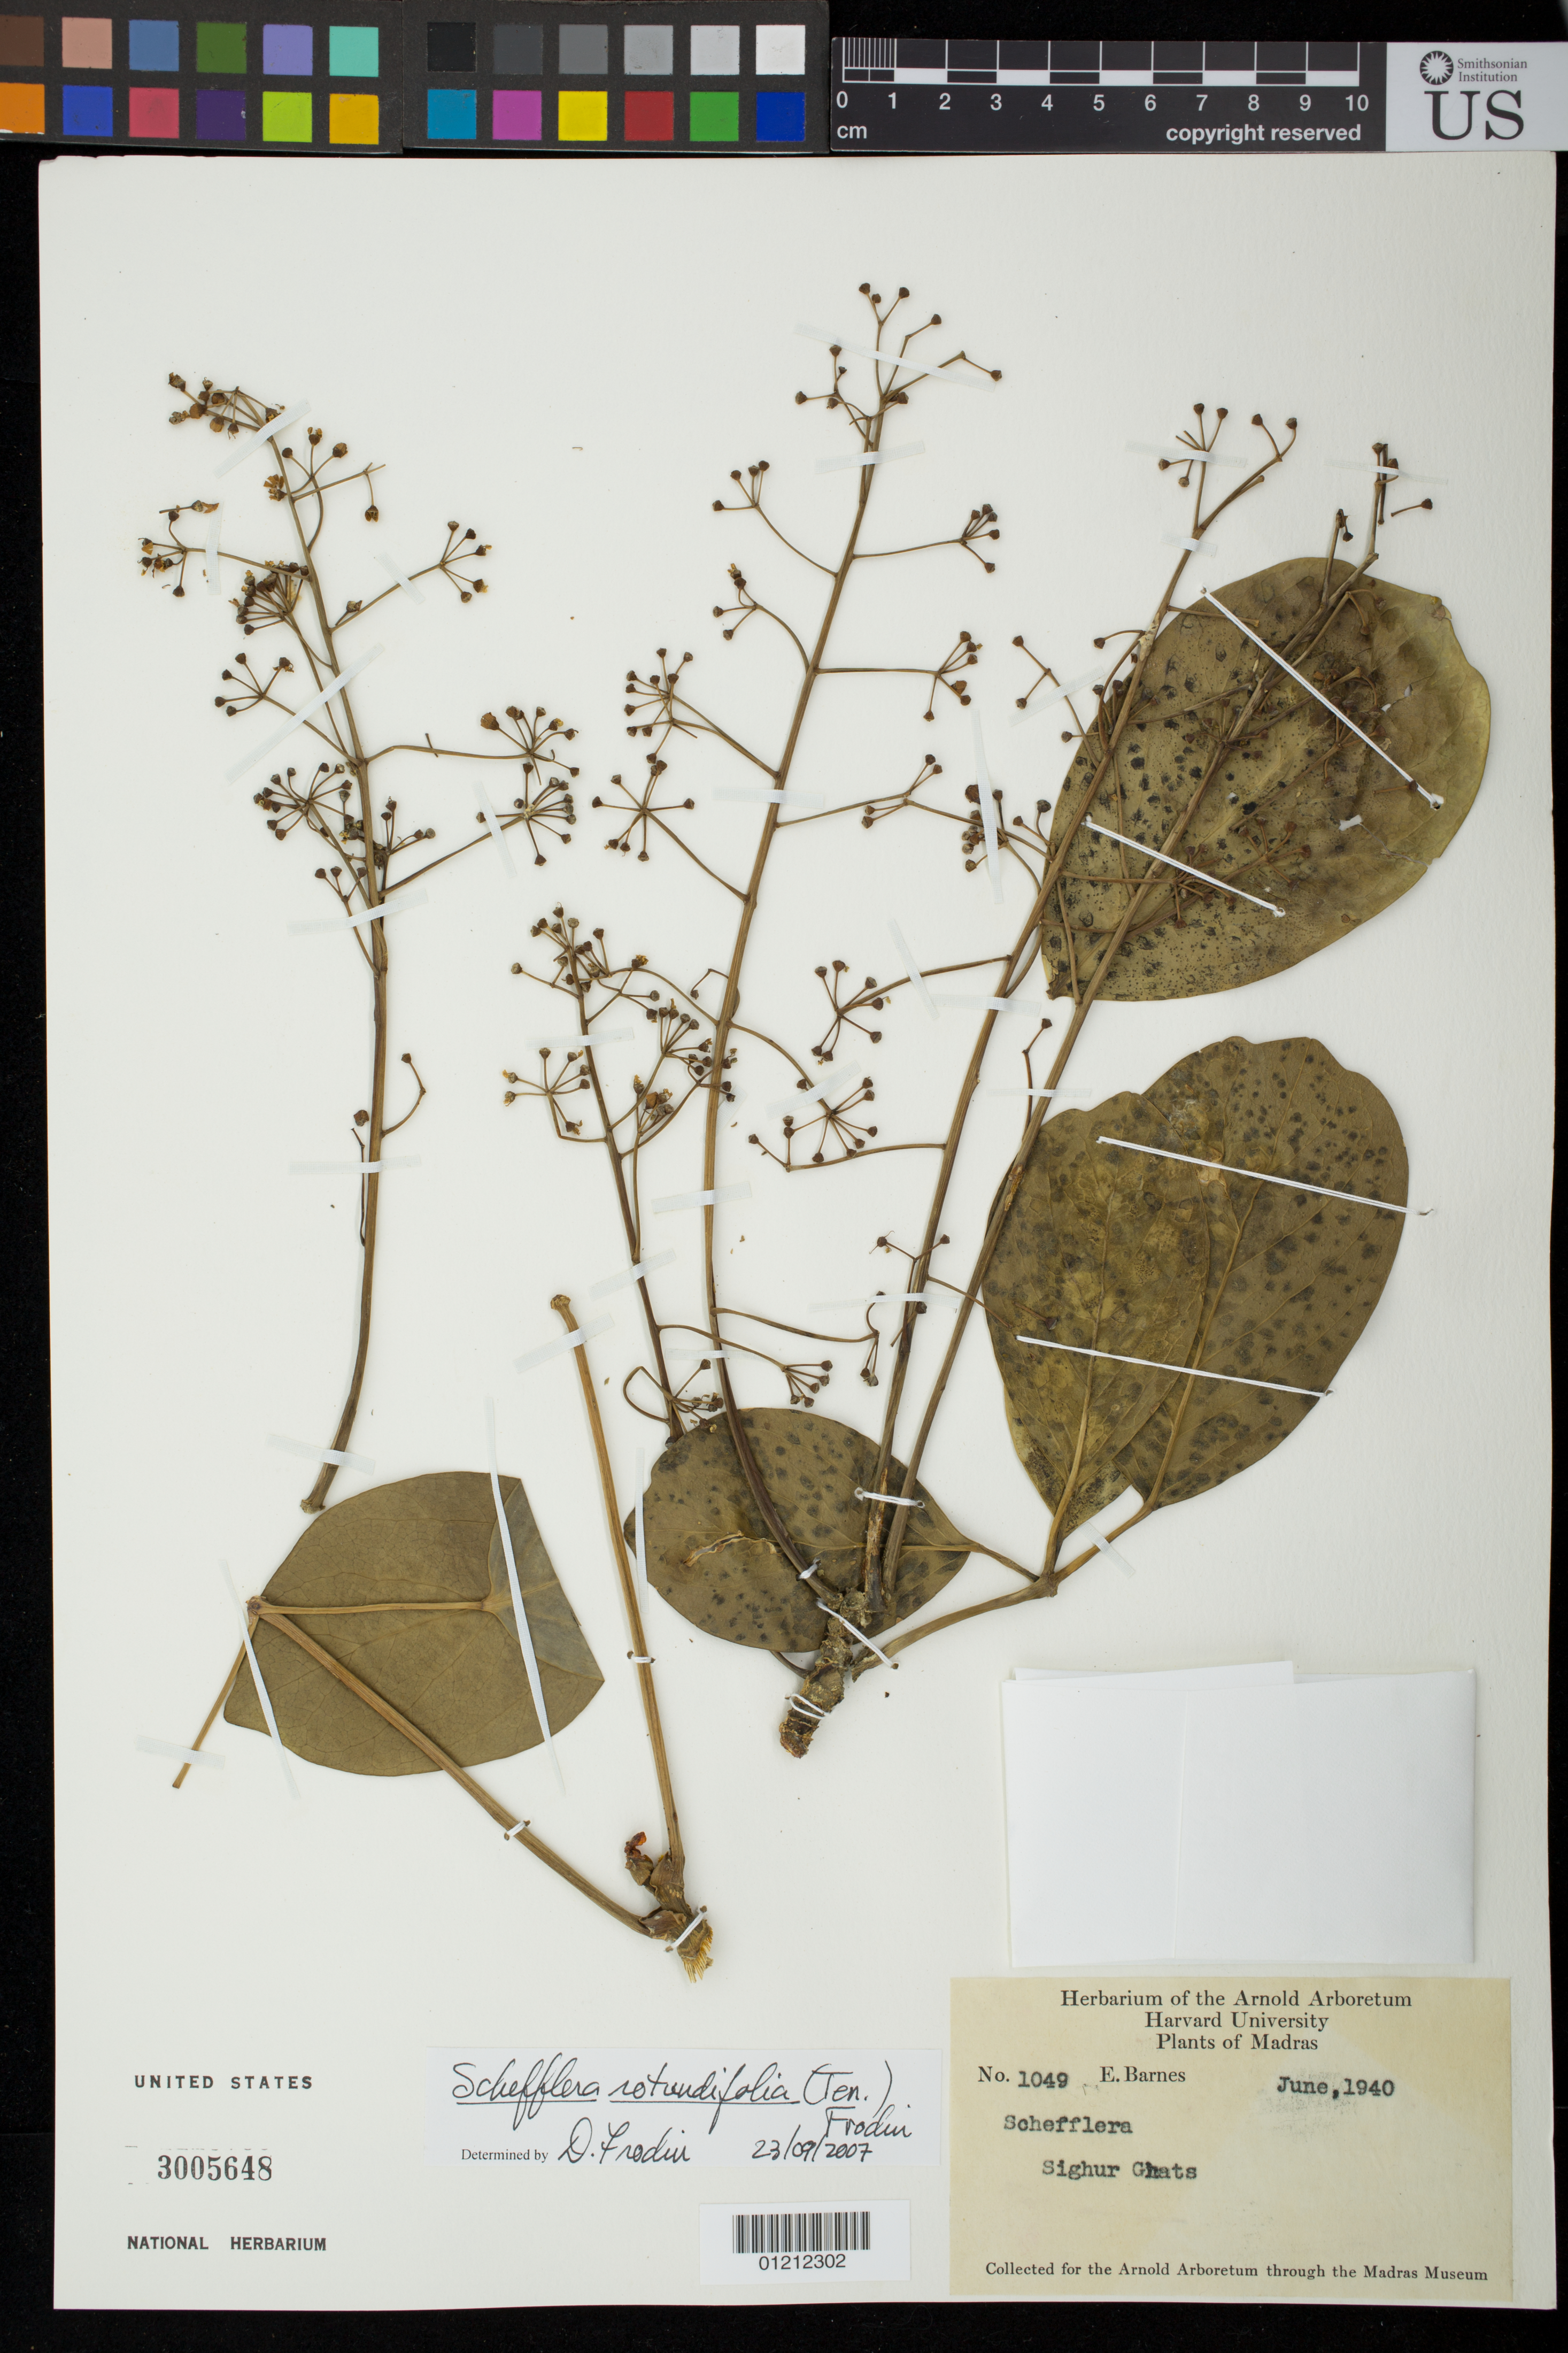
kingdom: Plantae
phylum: Tracheophyta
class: Magnoliopsida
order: Apiales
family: Araliaceae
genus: Schefflera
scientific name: Schefflera rotundifolia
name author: (Ten.) Frodin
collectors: E. Barnes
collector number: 1049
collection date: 1940-06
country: India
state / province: Tamil Nadu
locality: Madras: Sighur Ghats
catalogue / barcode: US 3005648